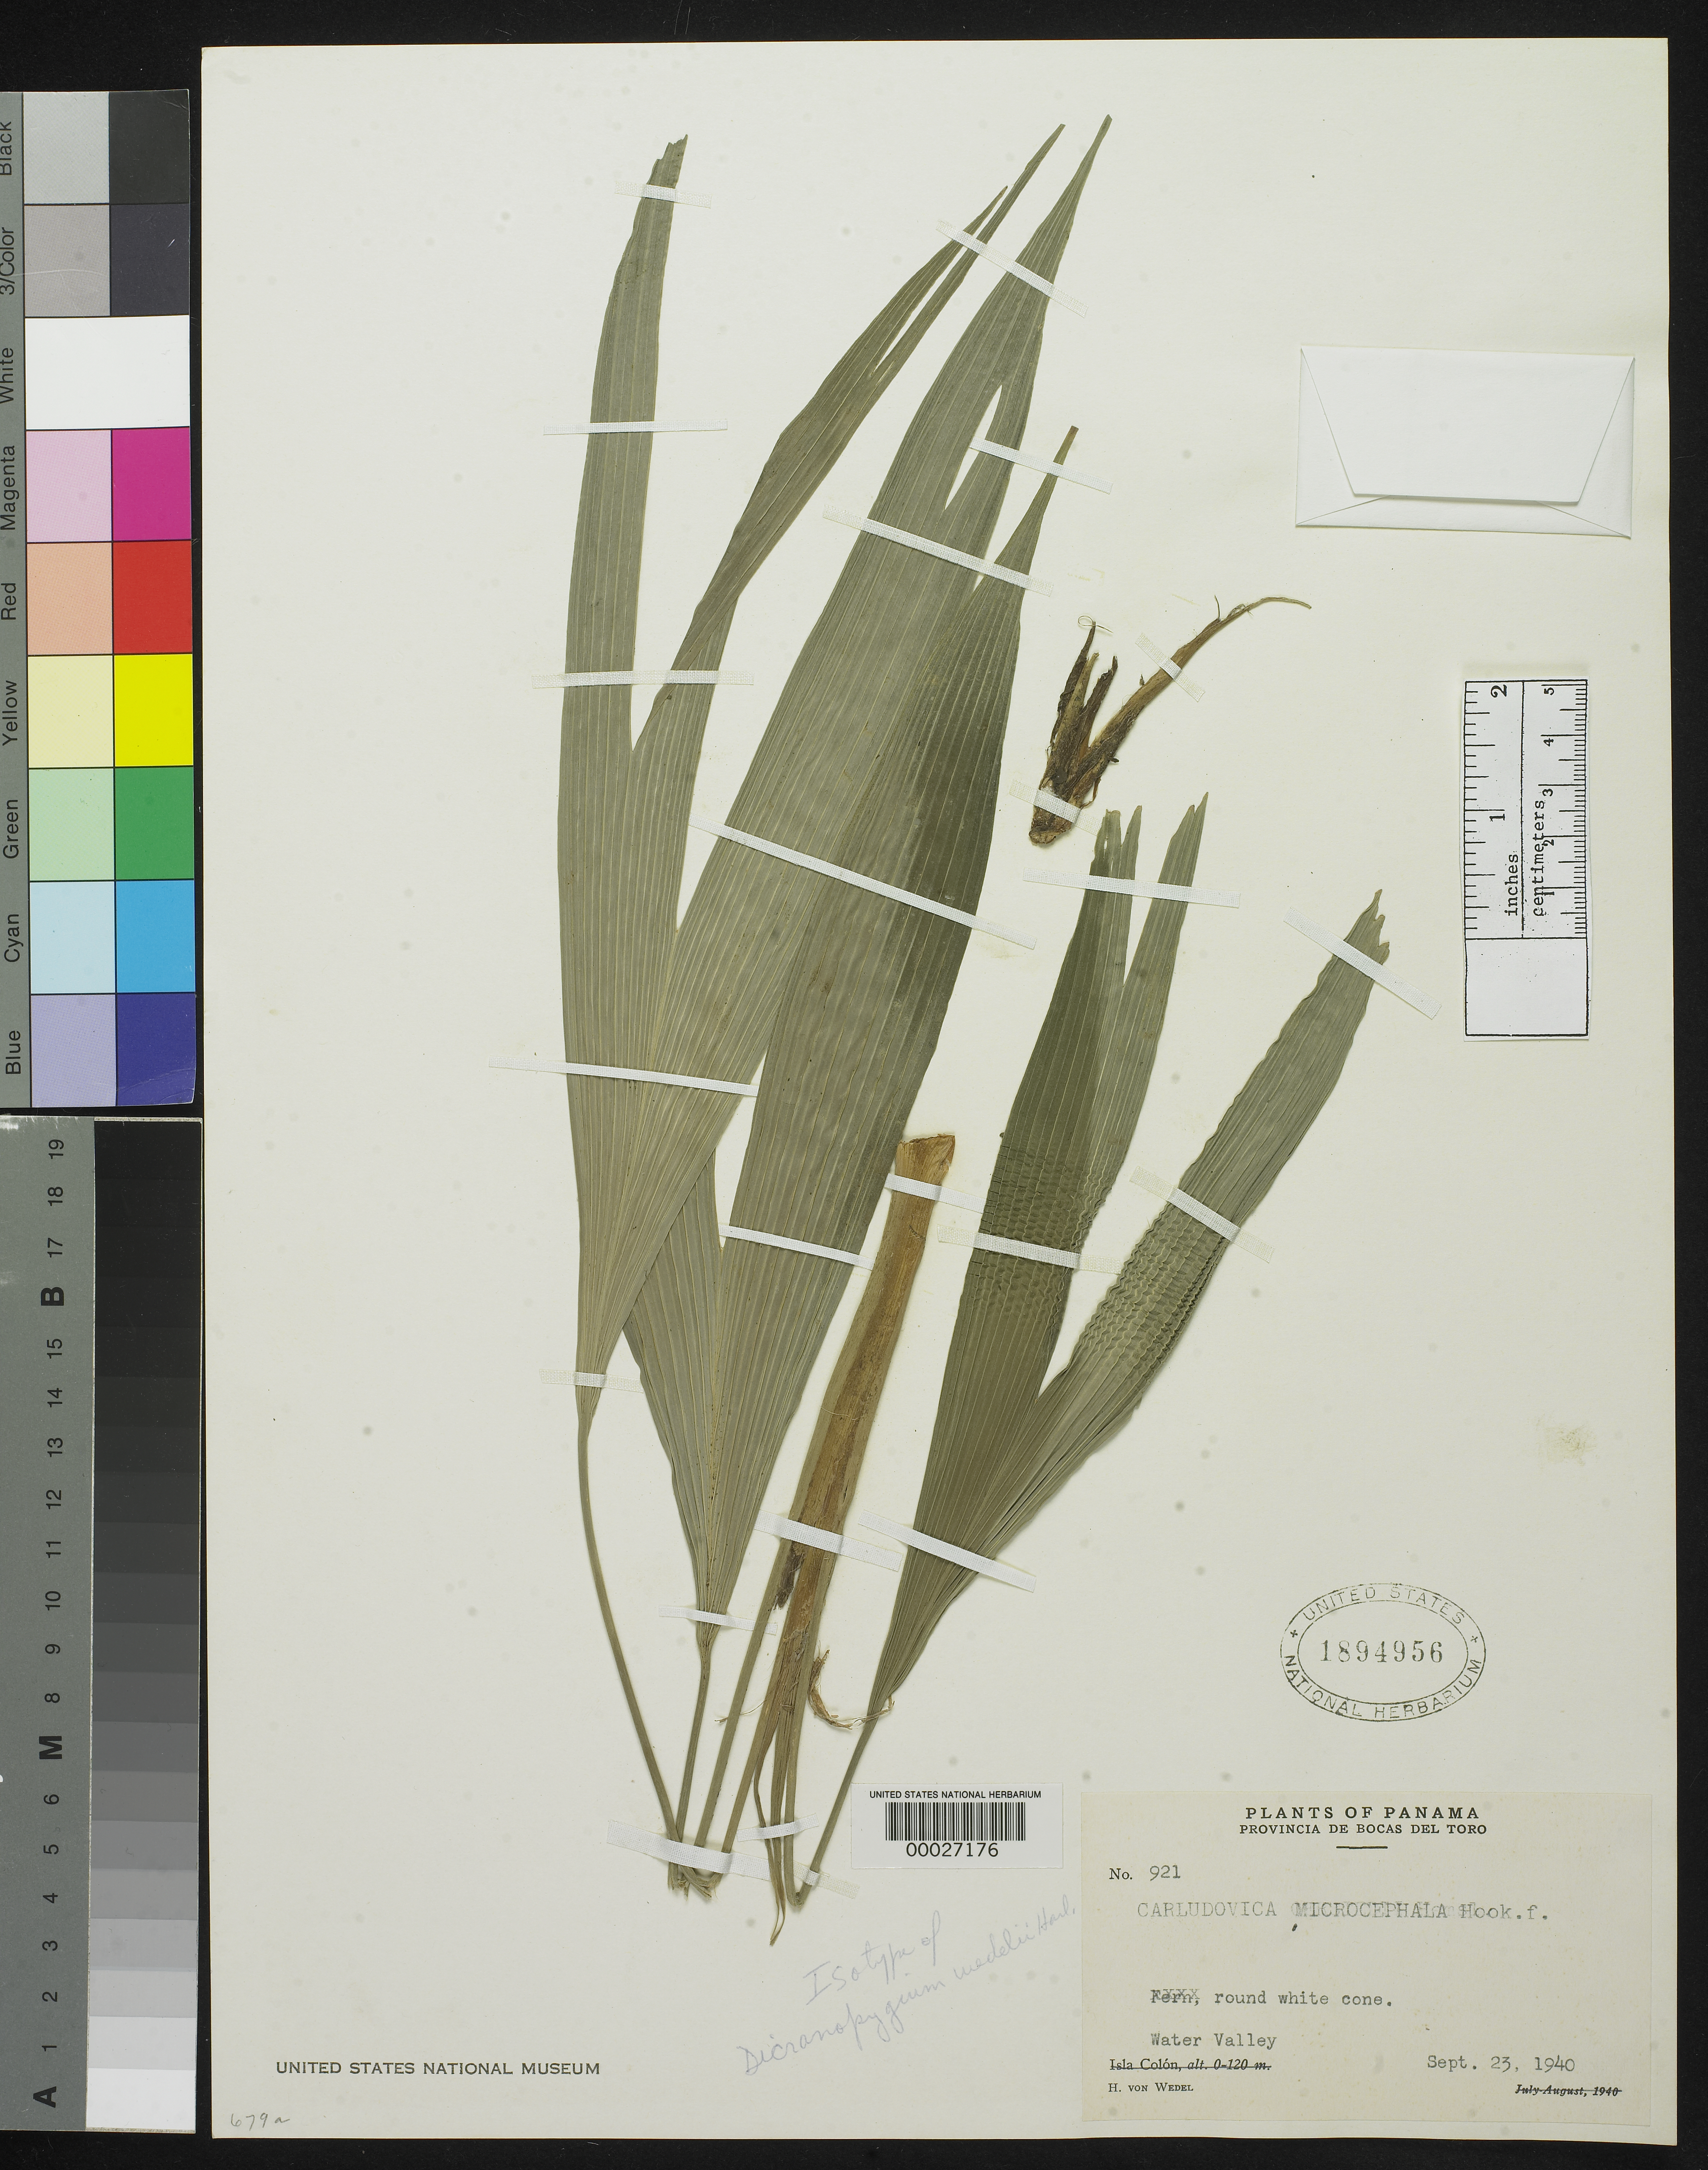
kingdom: Plantae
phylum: Tracheophyta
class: Liliopsida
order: Pandanales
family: Cyclanthaceae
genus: Dicranopygium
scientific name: Dicranopygium wedelii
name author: Harling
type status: Isotype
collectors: H. von Wedel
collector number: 921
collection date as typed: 23 Sep 1940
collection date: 1940-09-23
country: Panama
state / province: Bocas del Toro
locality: Water Valley.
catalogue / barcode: US 1894956